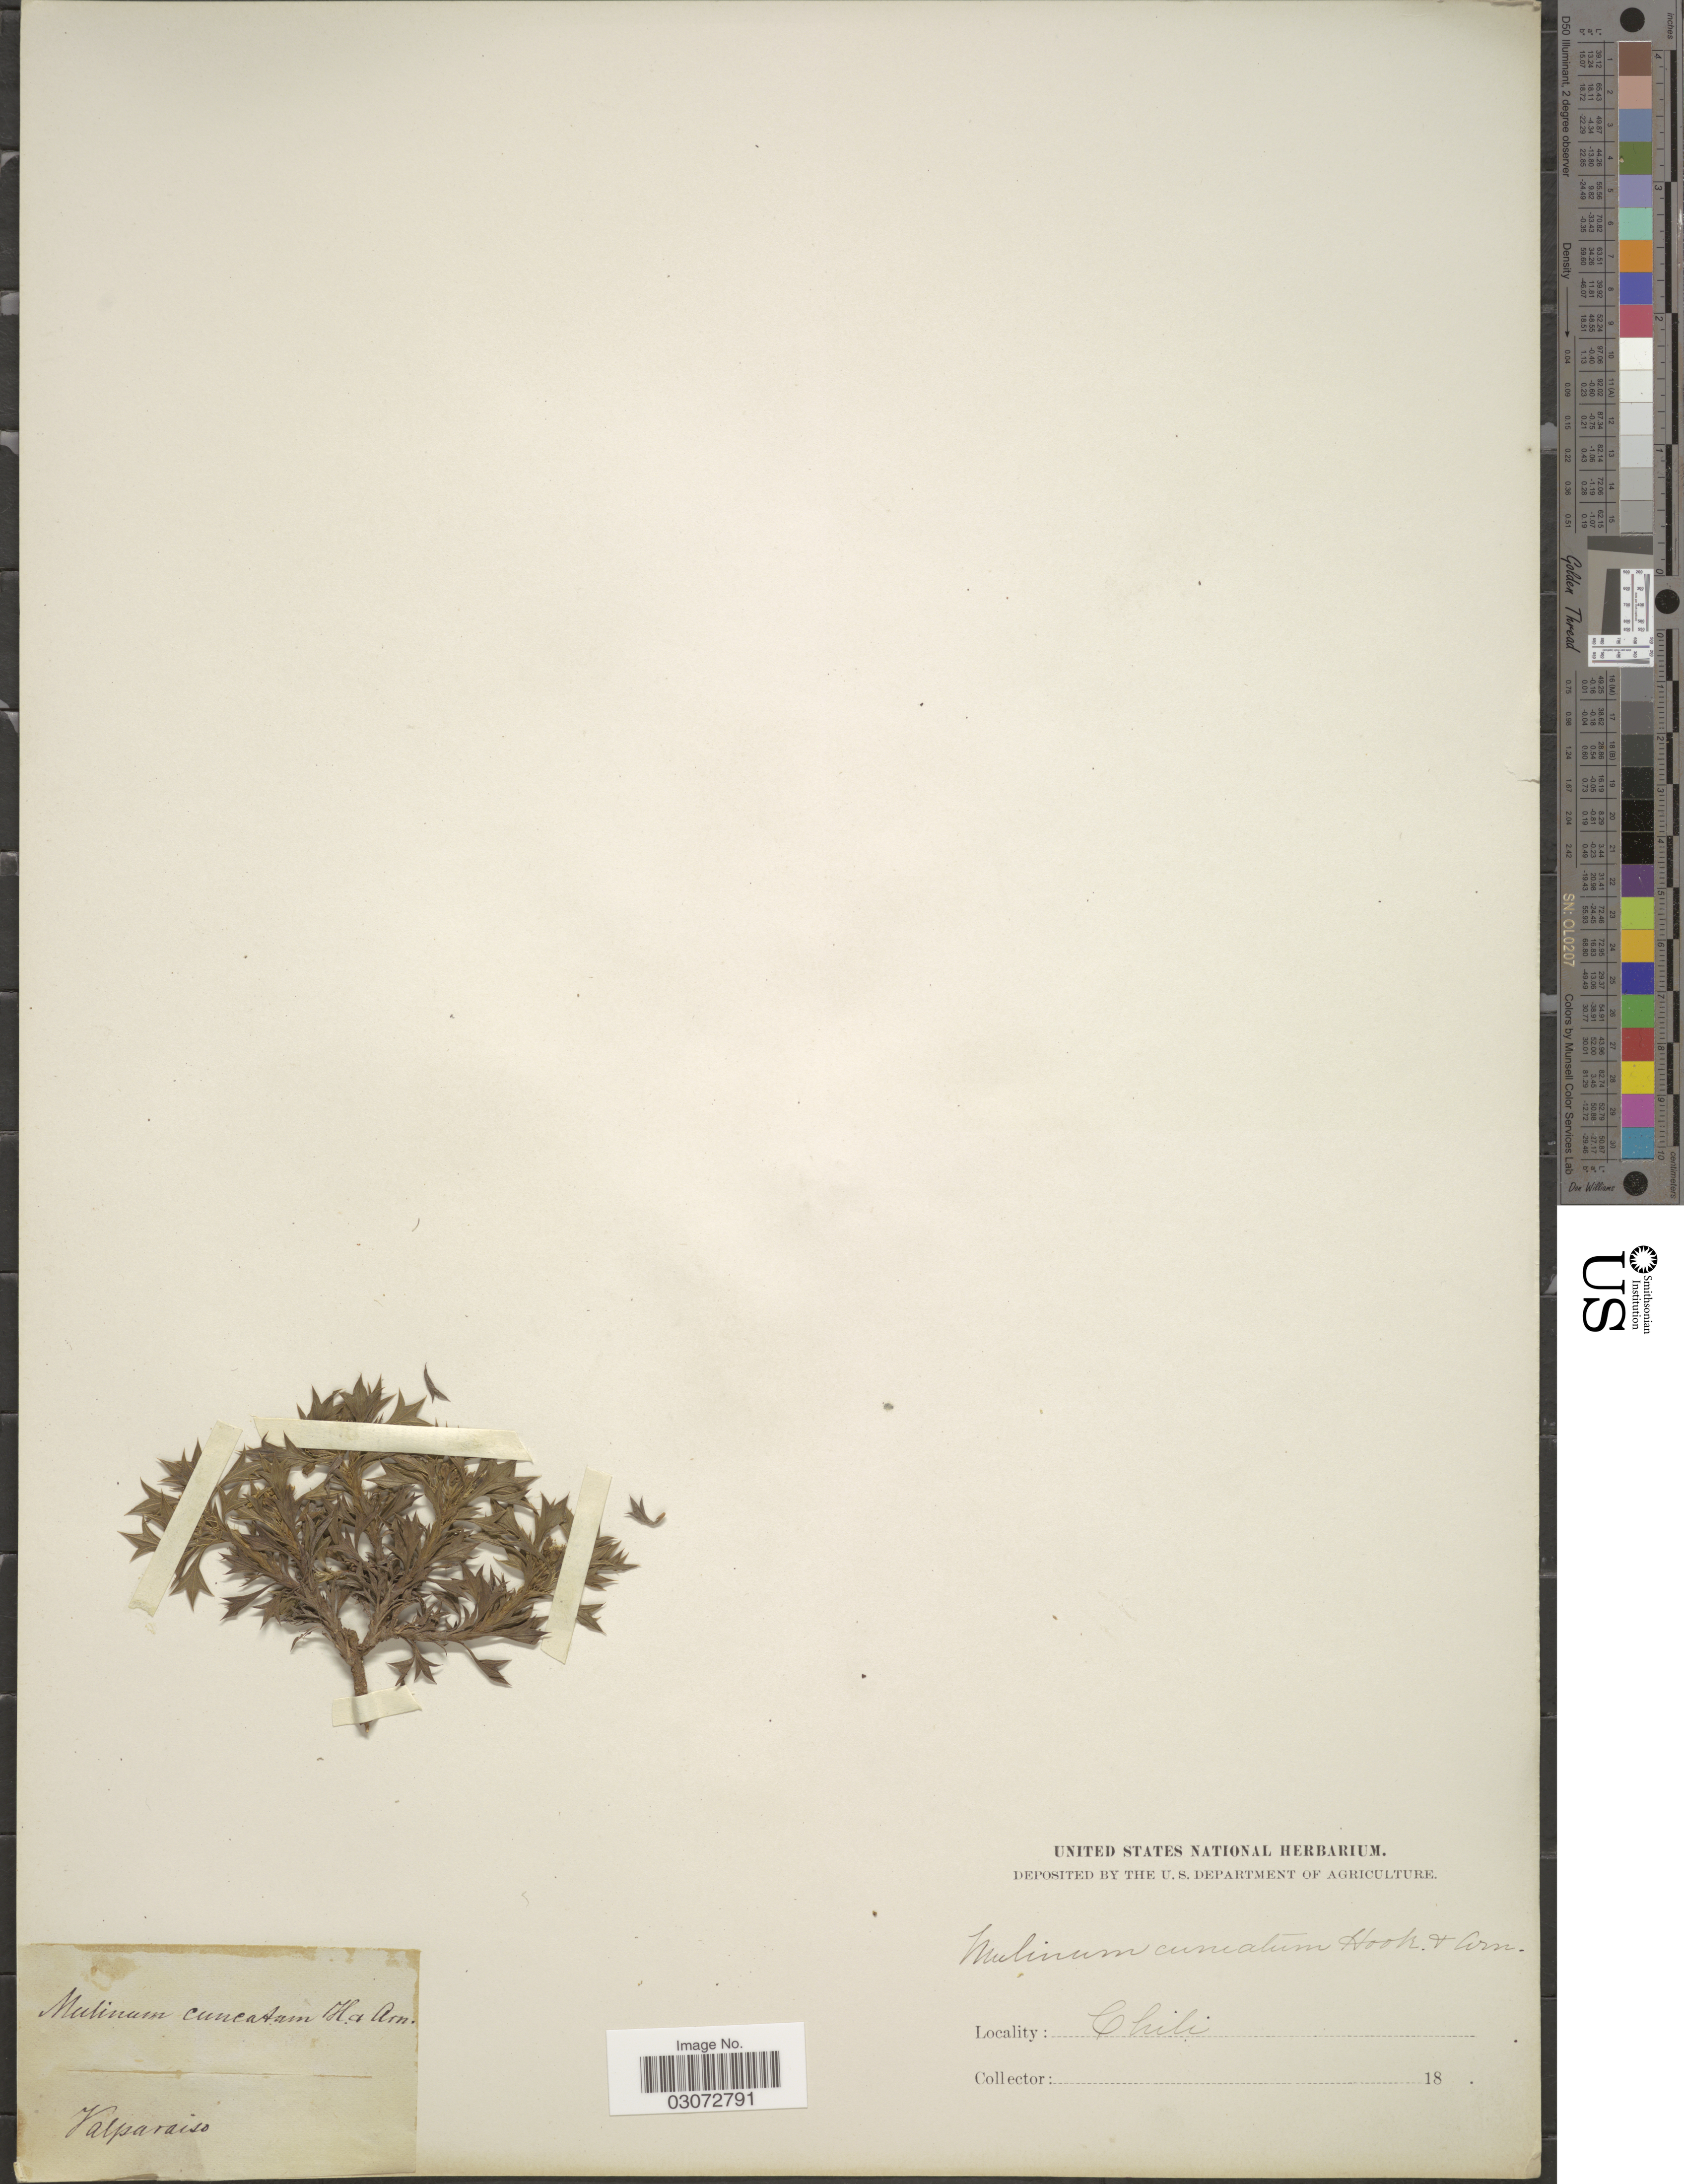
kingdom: Plantae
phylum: Tracheophyta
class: Magnoliopsida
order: Apiales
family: Apiaceae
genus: Azorella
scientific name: Azorella spinosa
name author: (Ruiz & Pav.) Pers.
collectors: ex herb. United States National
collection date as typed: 18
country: Chile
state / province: Valparaíso (V)